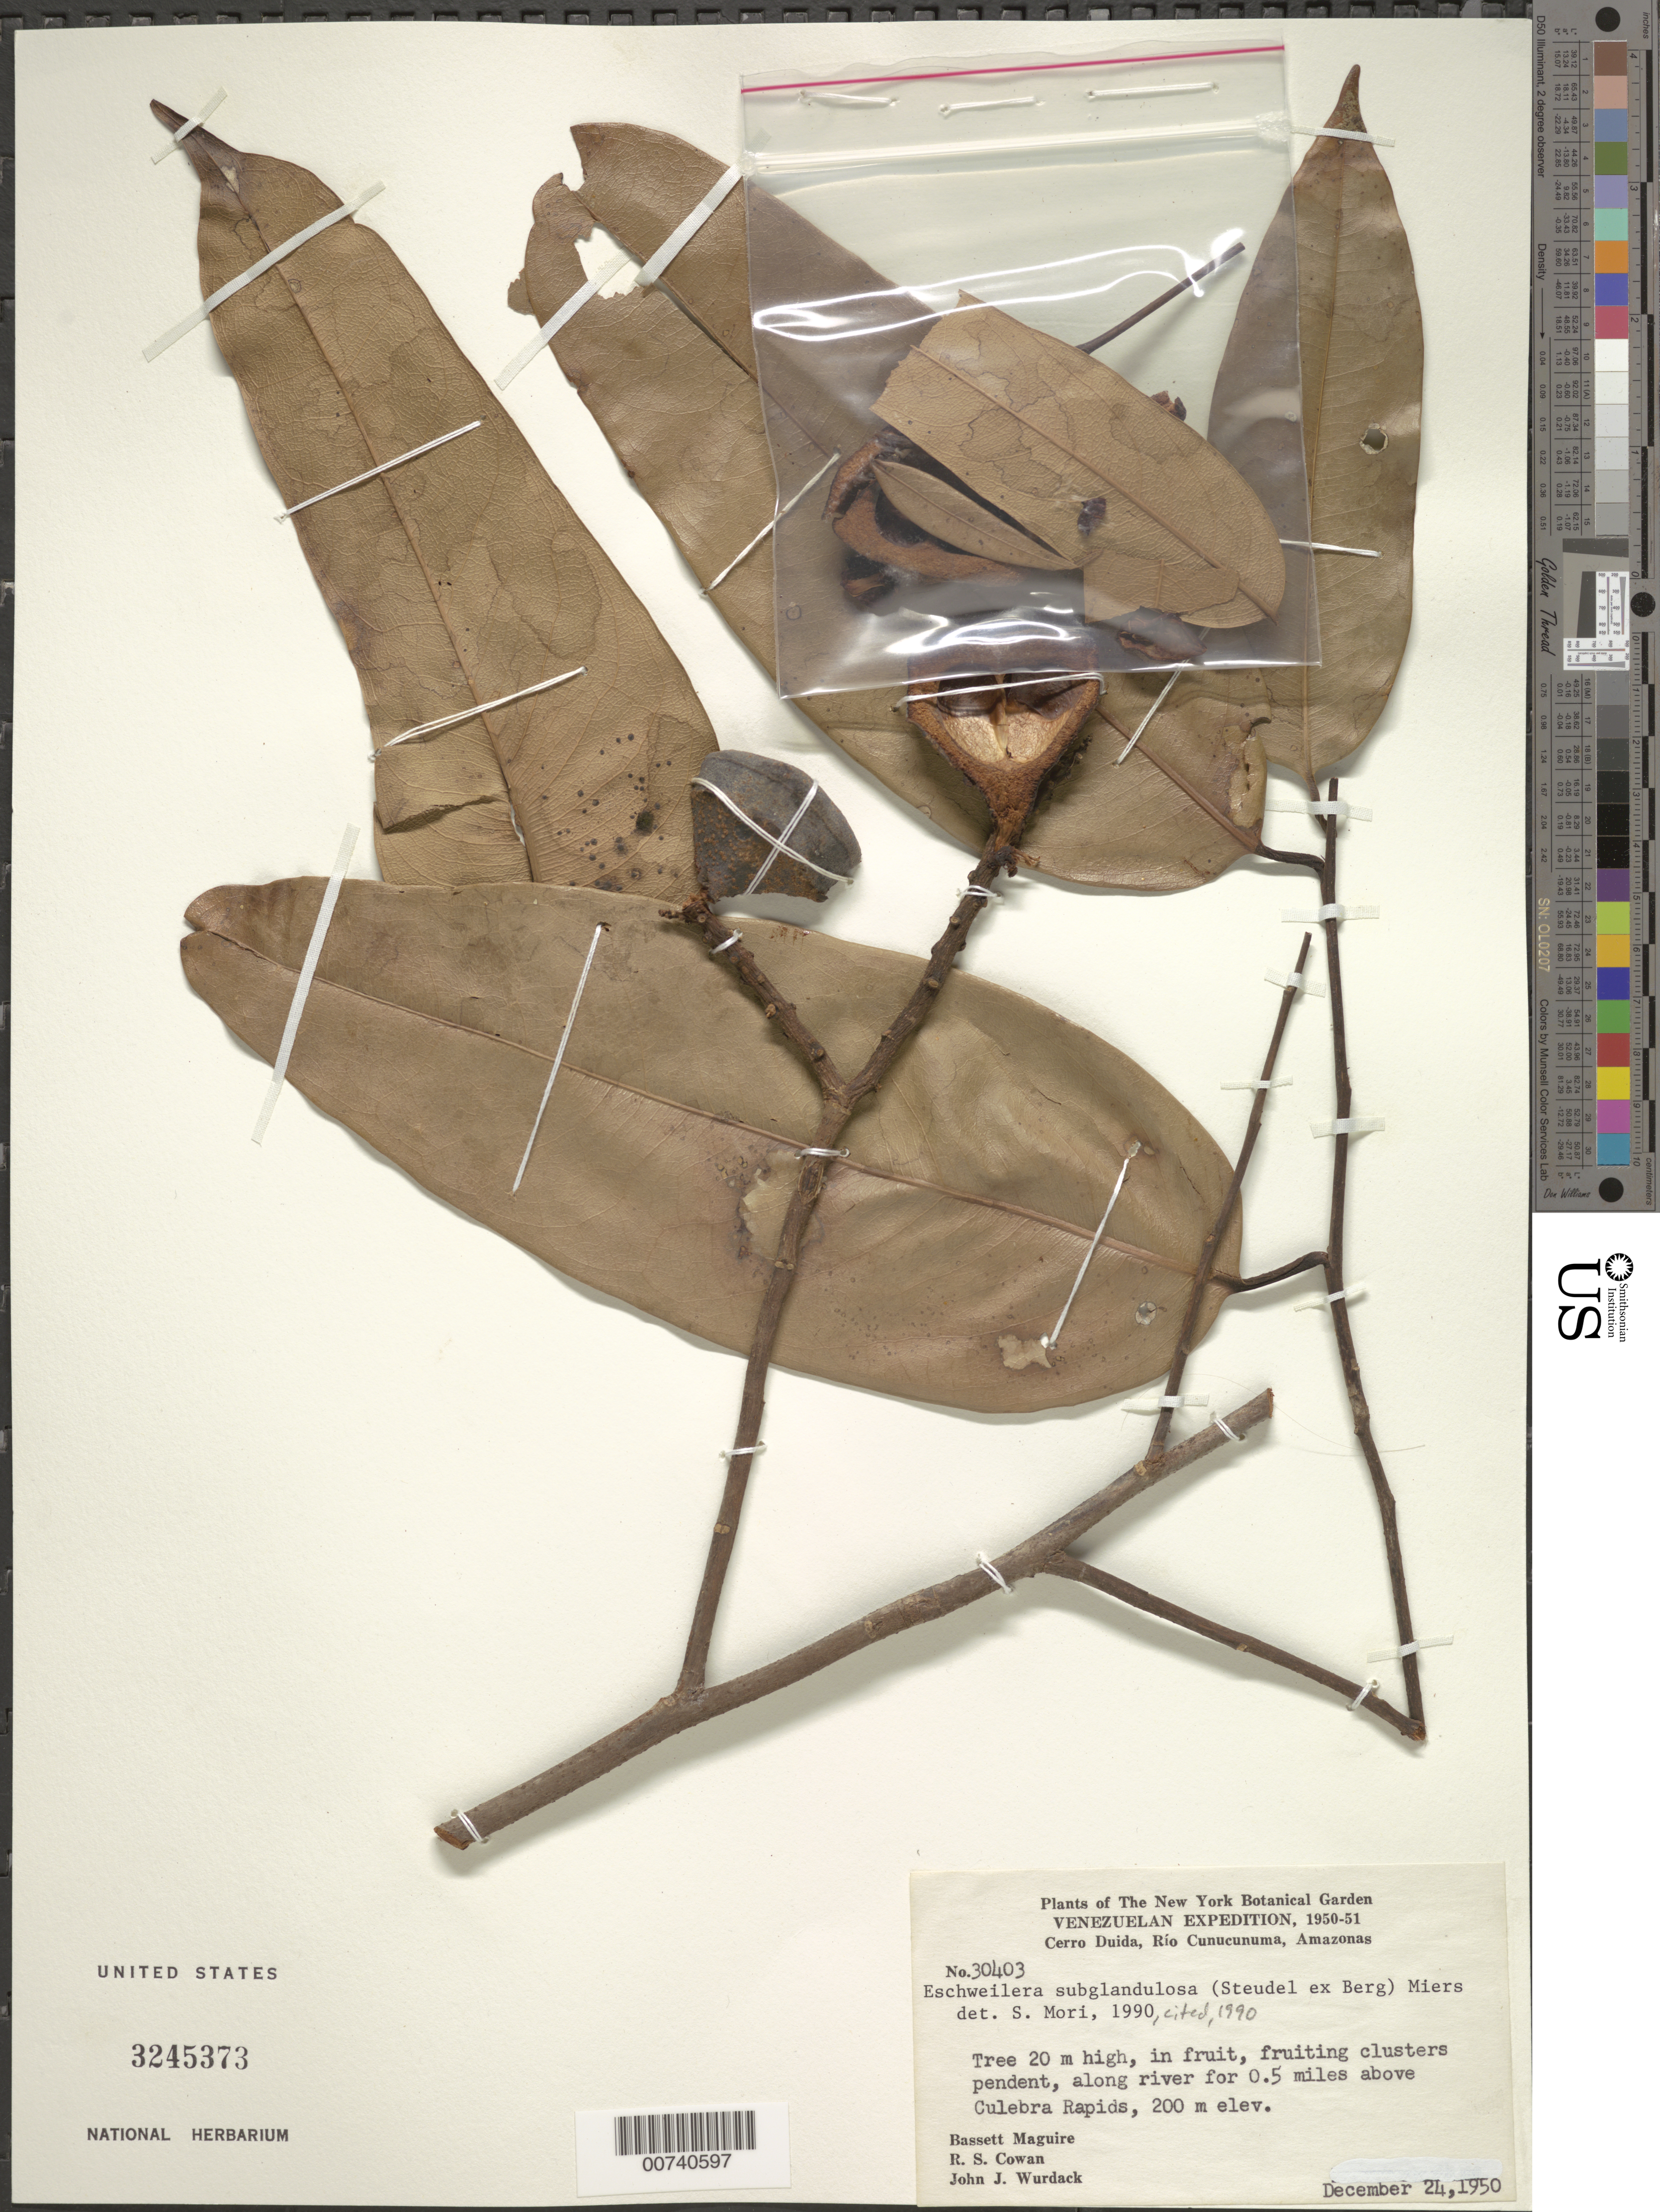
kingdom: Plantae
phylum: Tracheophyta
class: Magnoliopsida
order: Ericales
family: Lecythidaceae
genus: Eschweilera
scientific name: Eschweilera subglandulosa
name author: (Steud. ex Berg) Miers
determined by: Mori, Scott A.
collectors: B. Maguire, R. S. Cowan & J. J. Wurdack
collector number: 30403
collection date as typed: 24-Dec-50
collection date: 1950-12-24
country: Venezuela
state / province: Amazonas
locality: Río Cunucunuma, Culebra Rapids, 1 km above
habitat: Along river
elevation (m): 200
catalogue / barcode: US 3245373